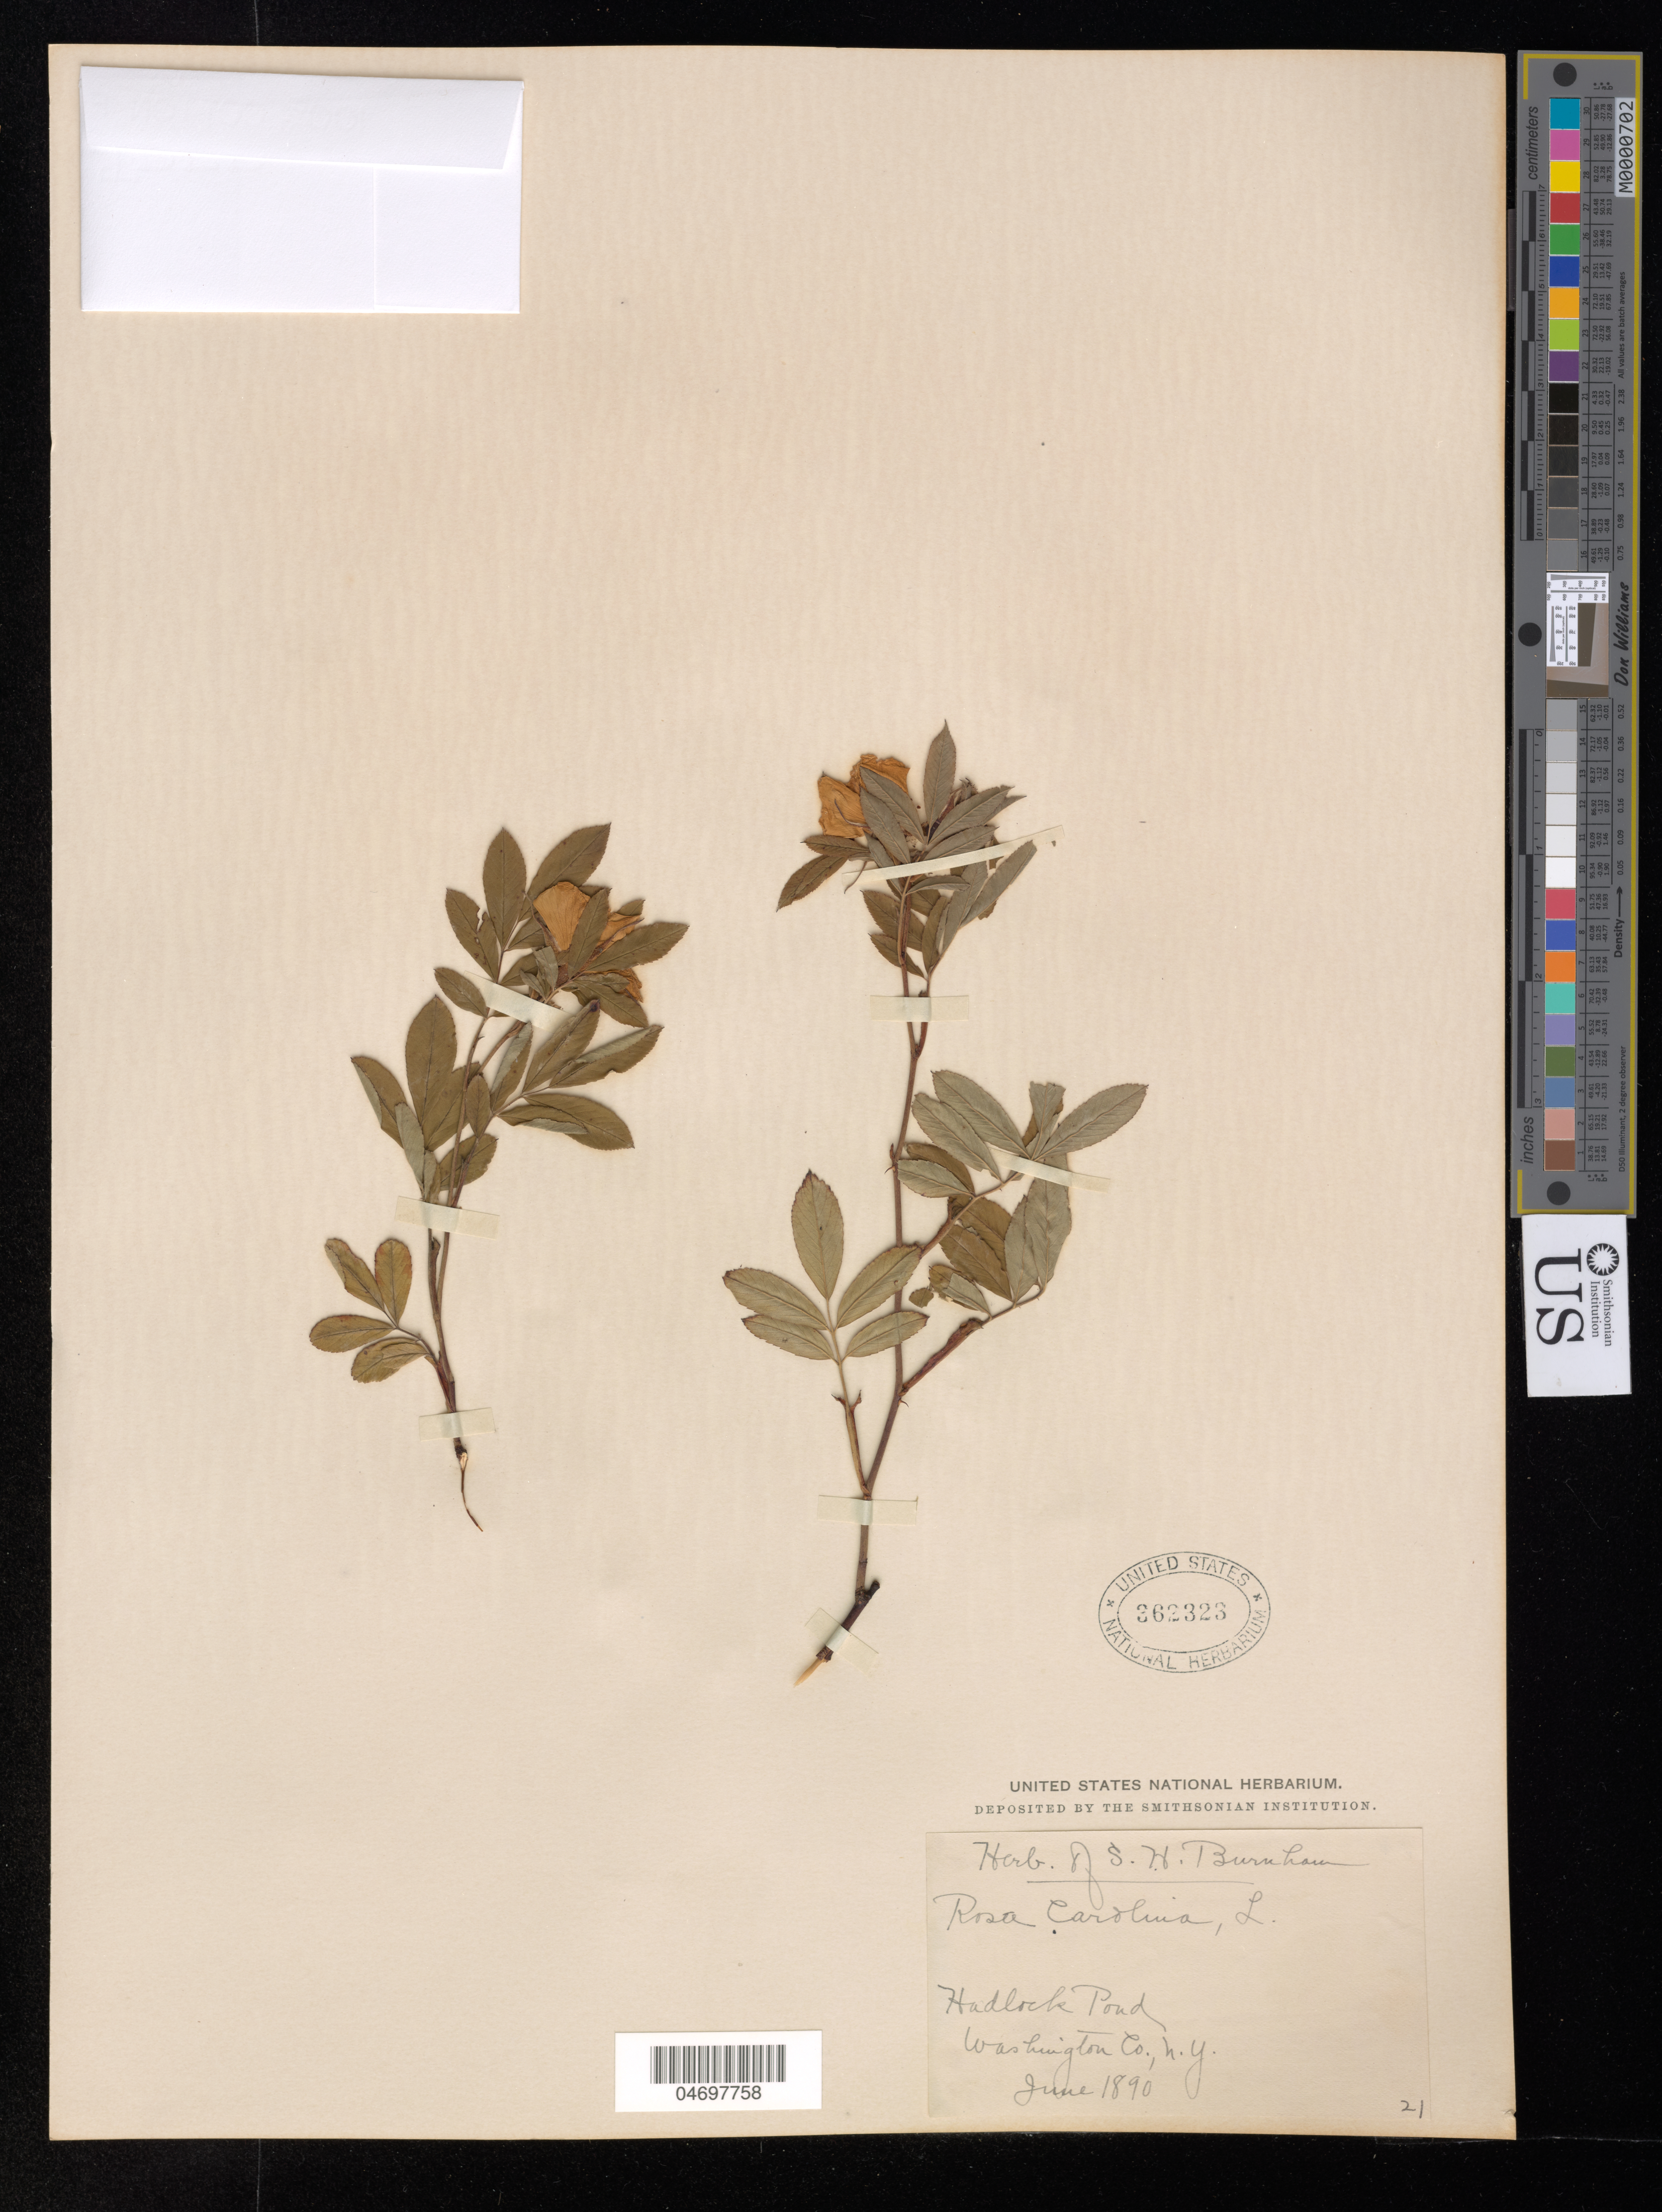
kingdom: Plantae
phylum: Tracheophyta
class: Magnoliopsida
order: Rosales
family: Rosaceae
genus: Rosa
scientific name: Rosa carolina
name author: L.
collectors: S. Burnham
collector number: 21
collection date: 1890-06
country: United States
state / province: New York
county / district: Washington Co.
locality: Hadlock Pond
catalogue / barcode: US 362323